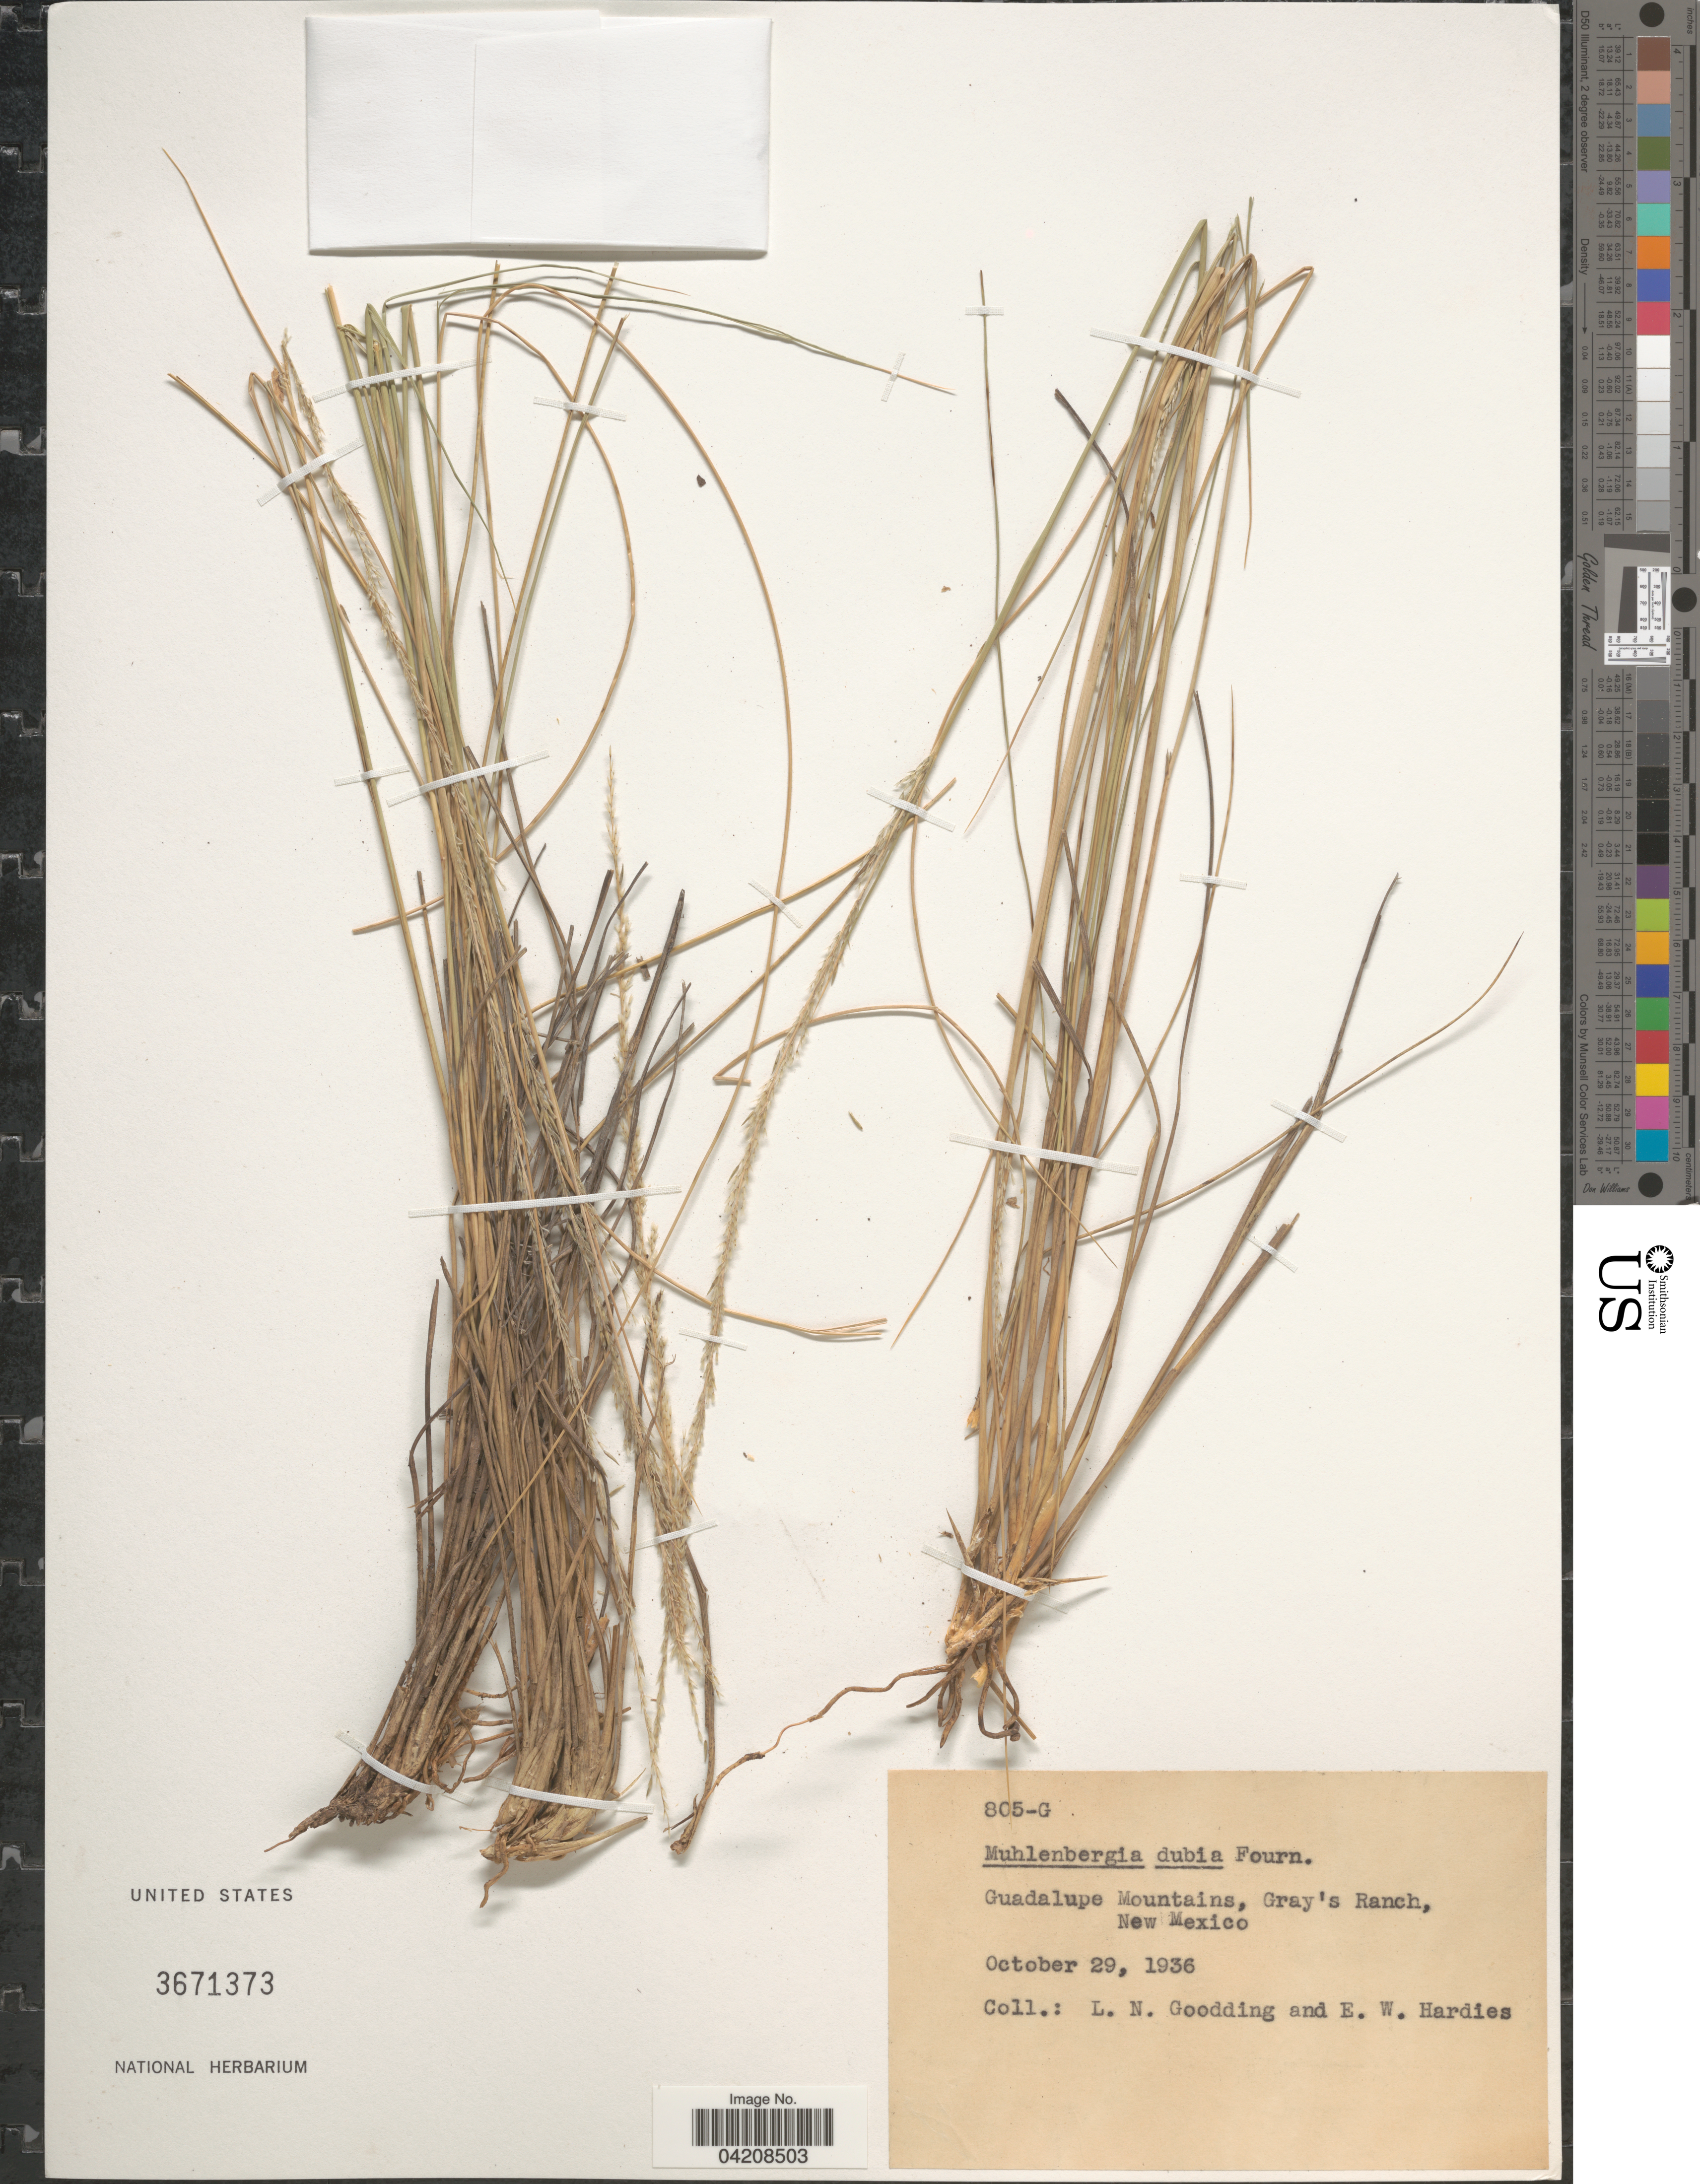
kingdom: Plantae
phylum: Tracheophyta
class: Liliopsida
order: Poales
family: Poaceae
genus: Muhlenbergia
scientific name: Muhlenbergia dubia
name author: E. Fourn.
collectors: L. N. Goodding & E. Hardies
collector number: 805-G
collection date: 1936-10-29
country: United States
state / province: New Mexico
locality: Guadalupe Mountains, Gray's Ranch.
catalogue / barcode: US 3671373